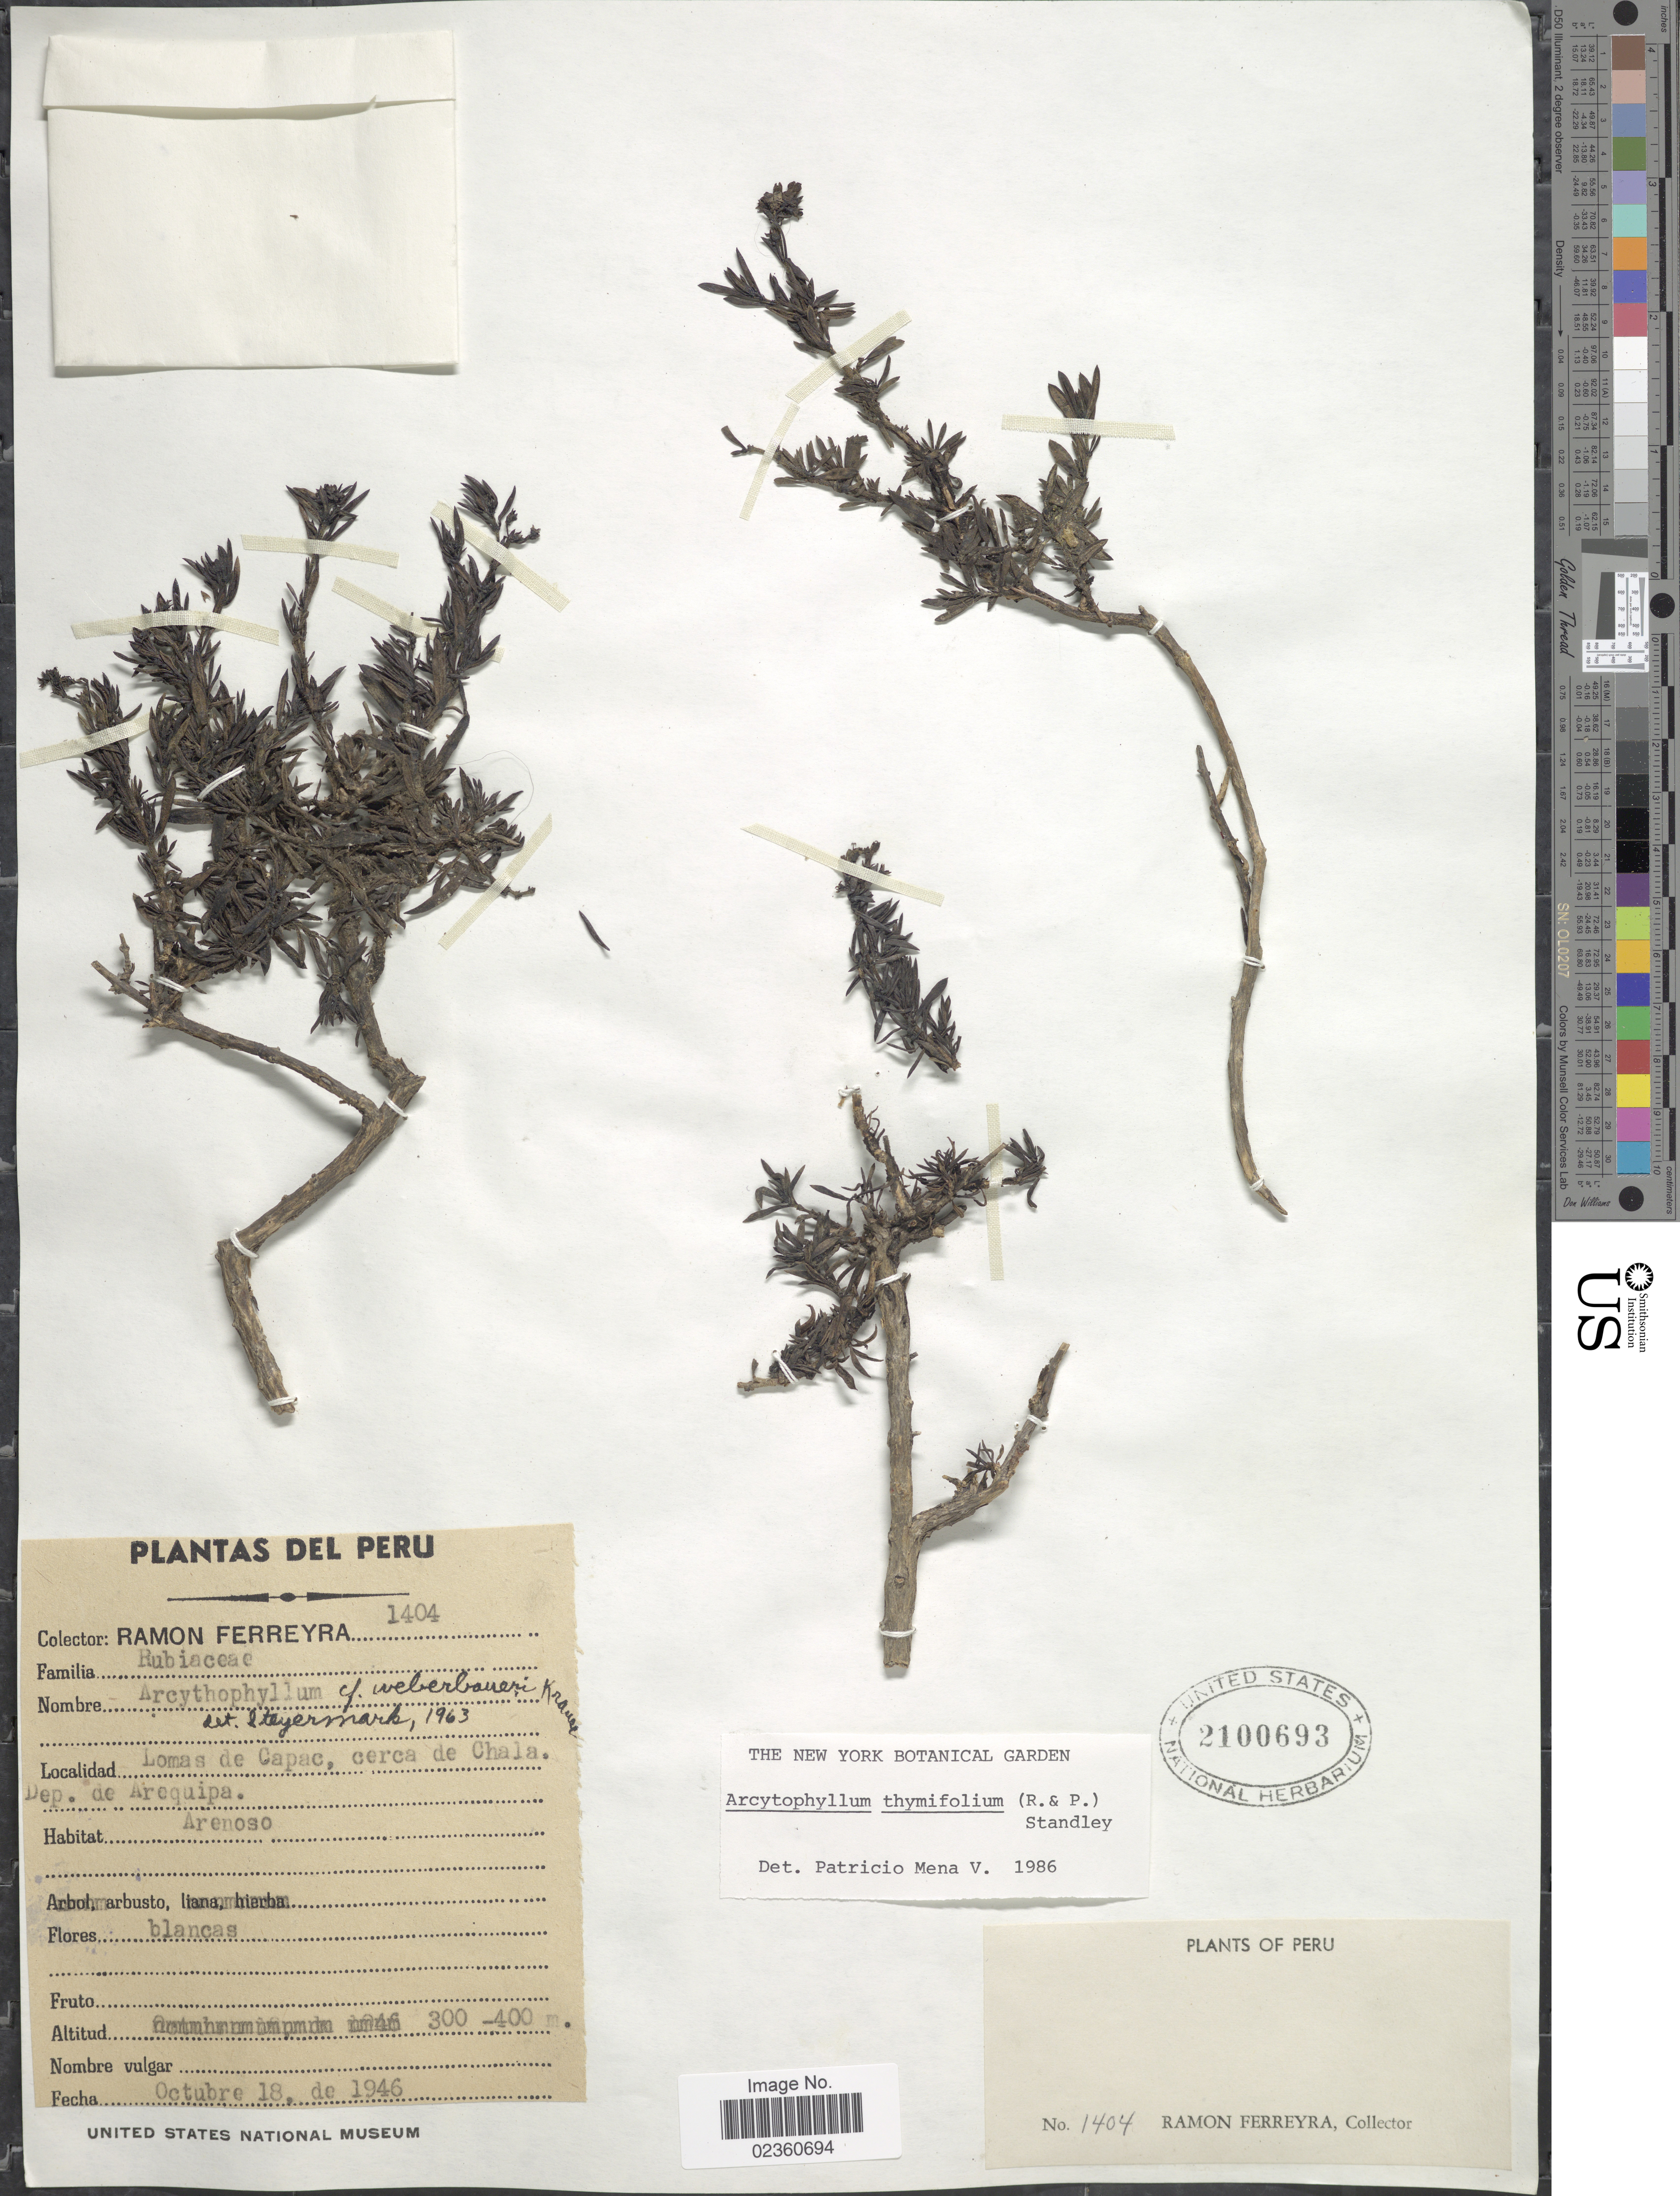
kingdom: Plantae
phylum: Tracheophyta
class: Magnoliopsida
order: Gentianales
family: Rubiaceae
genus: Arcytophyllum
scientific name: Arcytophyllum thymifolium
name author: (Ruiz & Pav.) Standl.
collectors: R. A. Ferreyra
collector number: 1404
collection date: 1946-10-18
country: Peru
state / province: Arequipa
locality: Lomas de Capac, cerca de Chala, Dep. de Arequipa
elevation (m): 300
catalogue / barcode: US 2100693